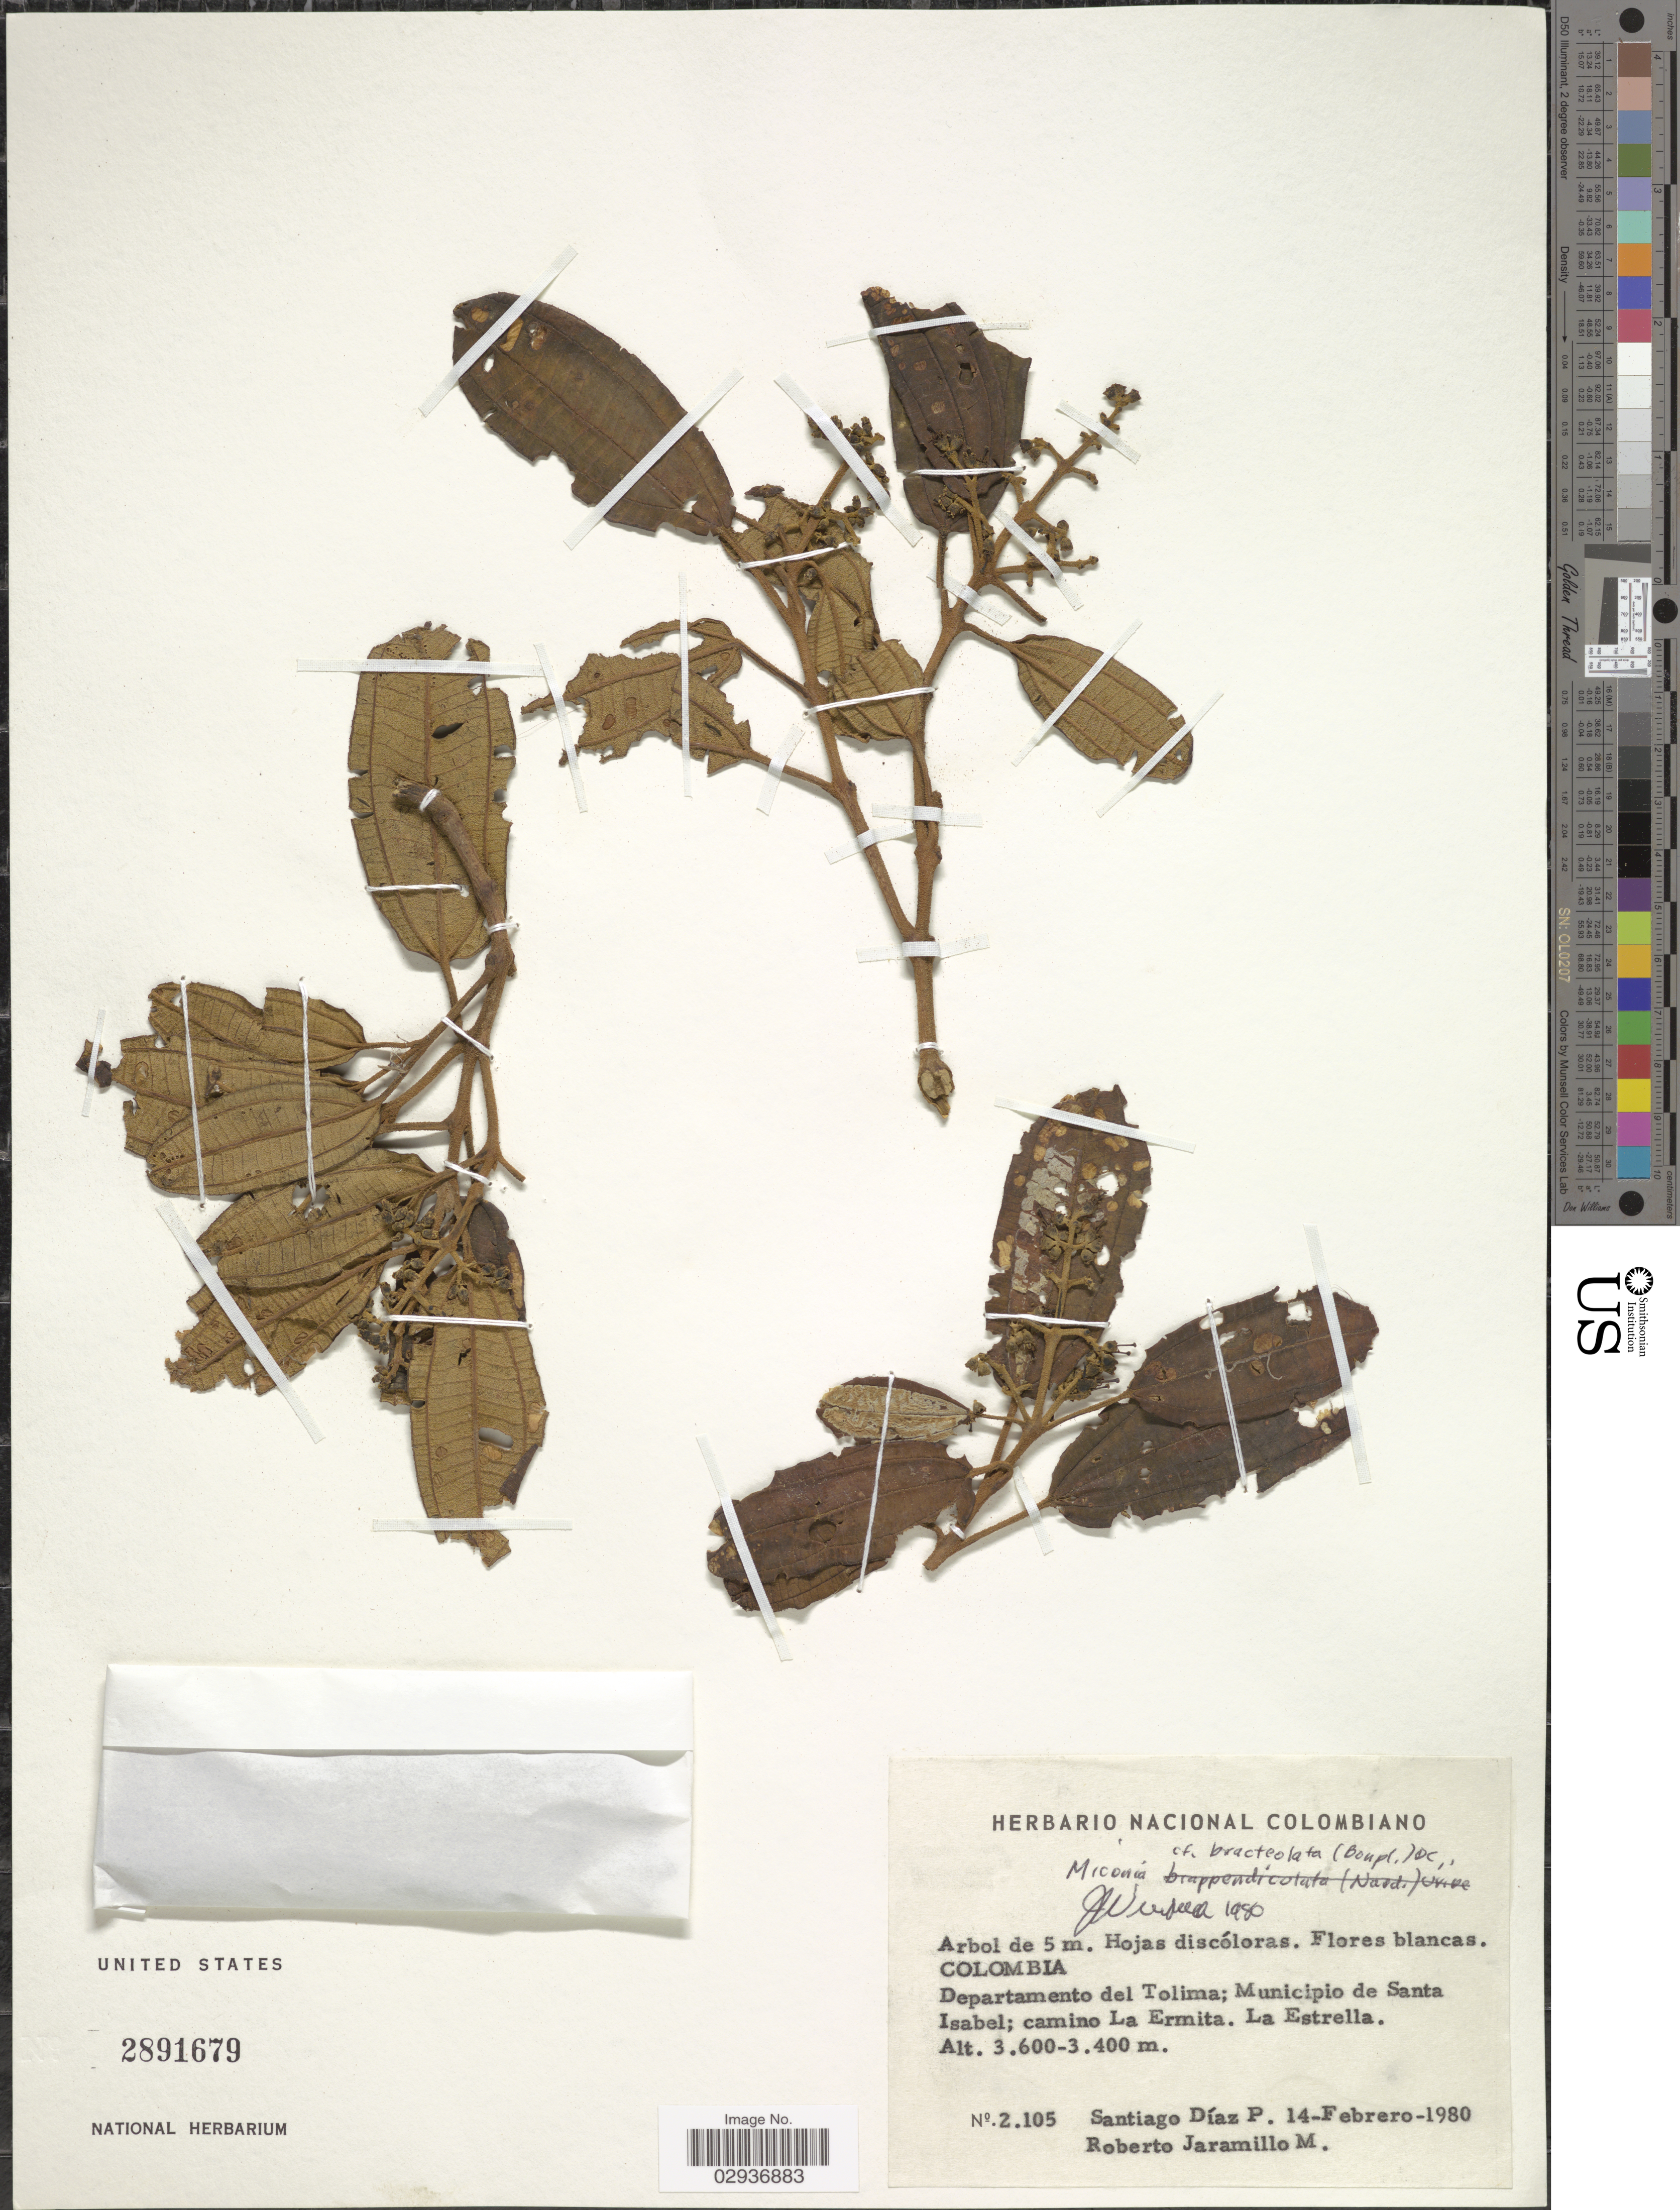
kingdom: Plantae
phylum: Tracheophyta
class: Magnoliopsida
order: Myrtales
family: Melastomataceae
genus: Miconia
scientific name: Miconia bracteolata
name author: (Bonpl.) DC.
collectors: S. Diaz P. & R. Jaramillo M.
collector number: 2105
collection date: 1980-02-14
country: Colombia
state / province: Tolima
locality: Departamento del Tolima; Municipio de Santa Isabel; camino La Ermita. La Estrella.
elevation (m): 3400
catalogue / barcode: US 2891679